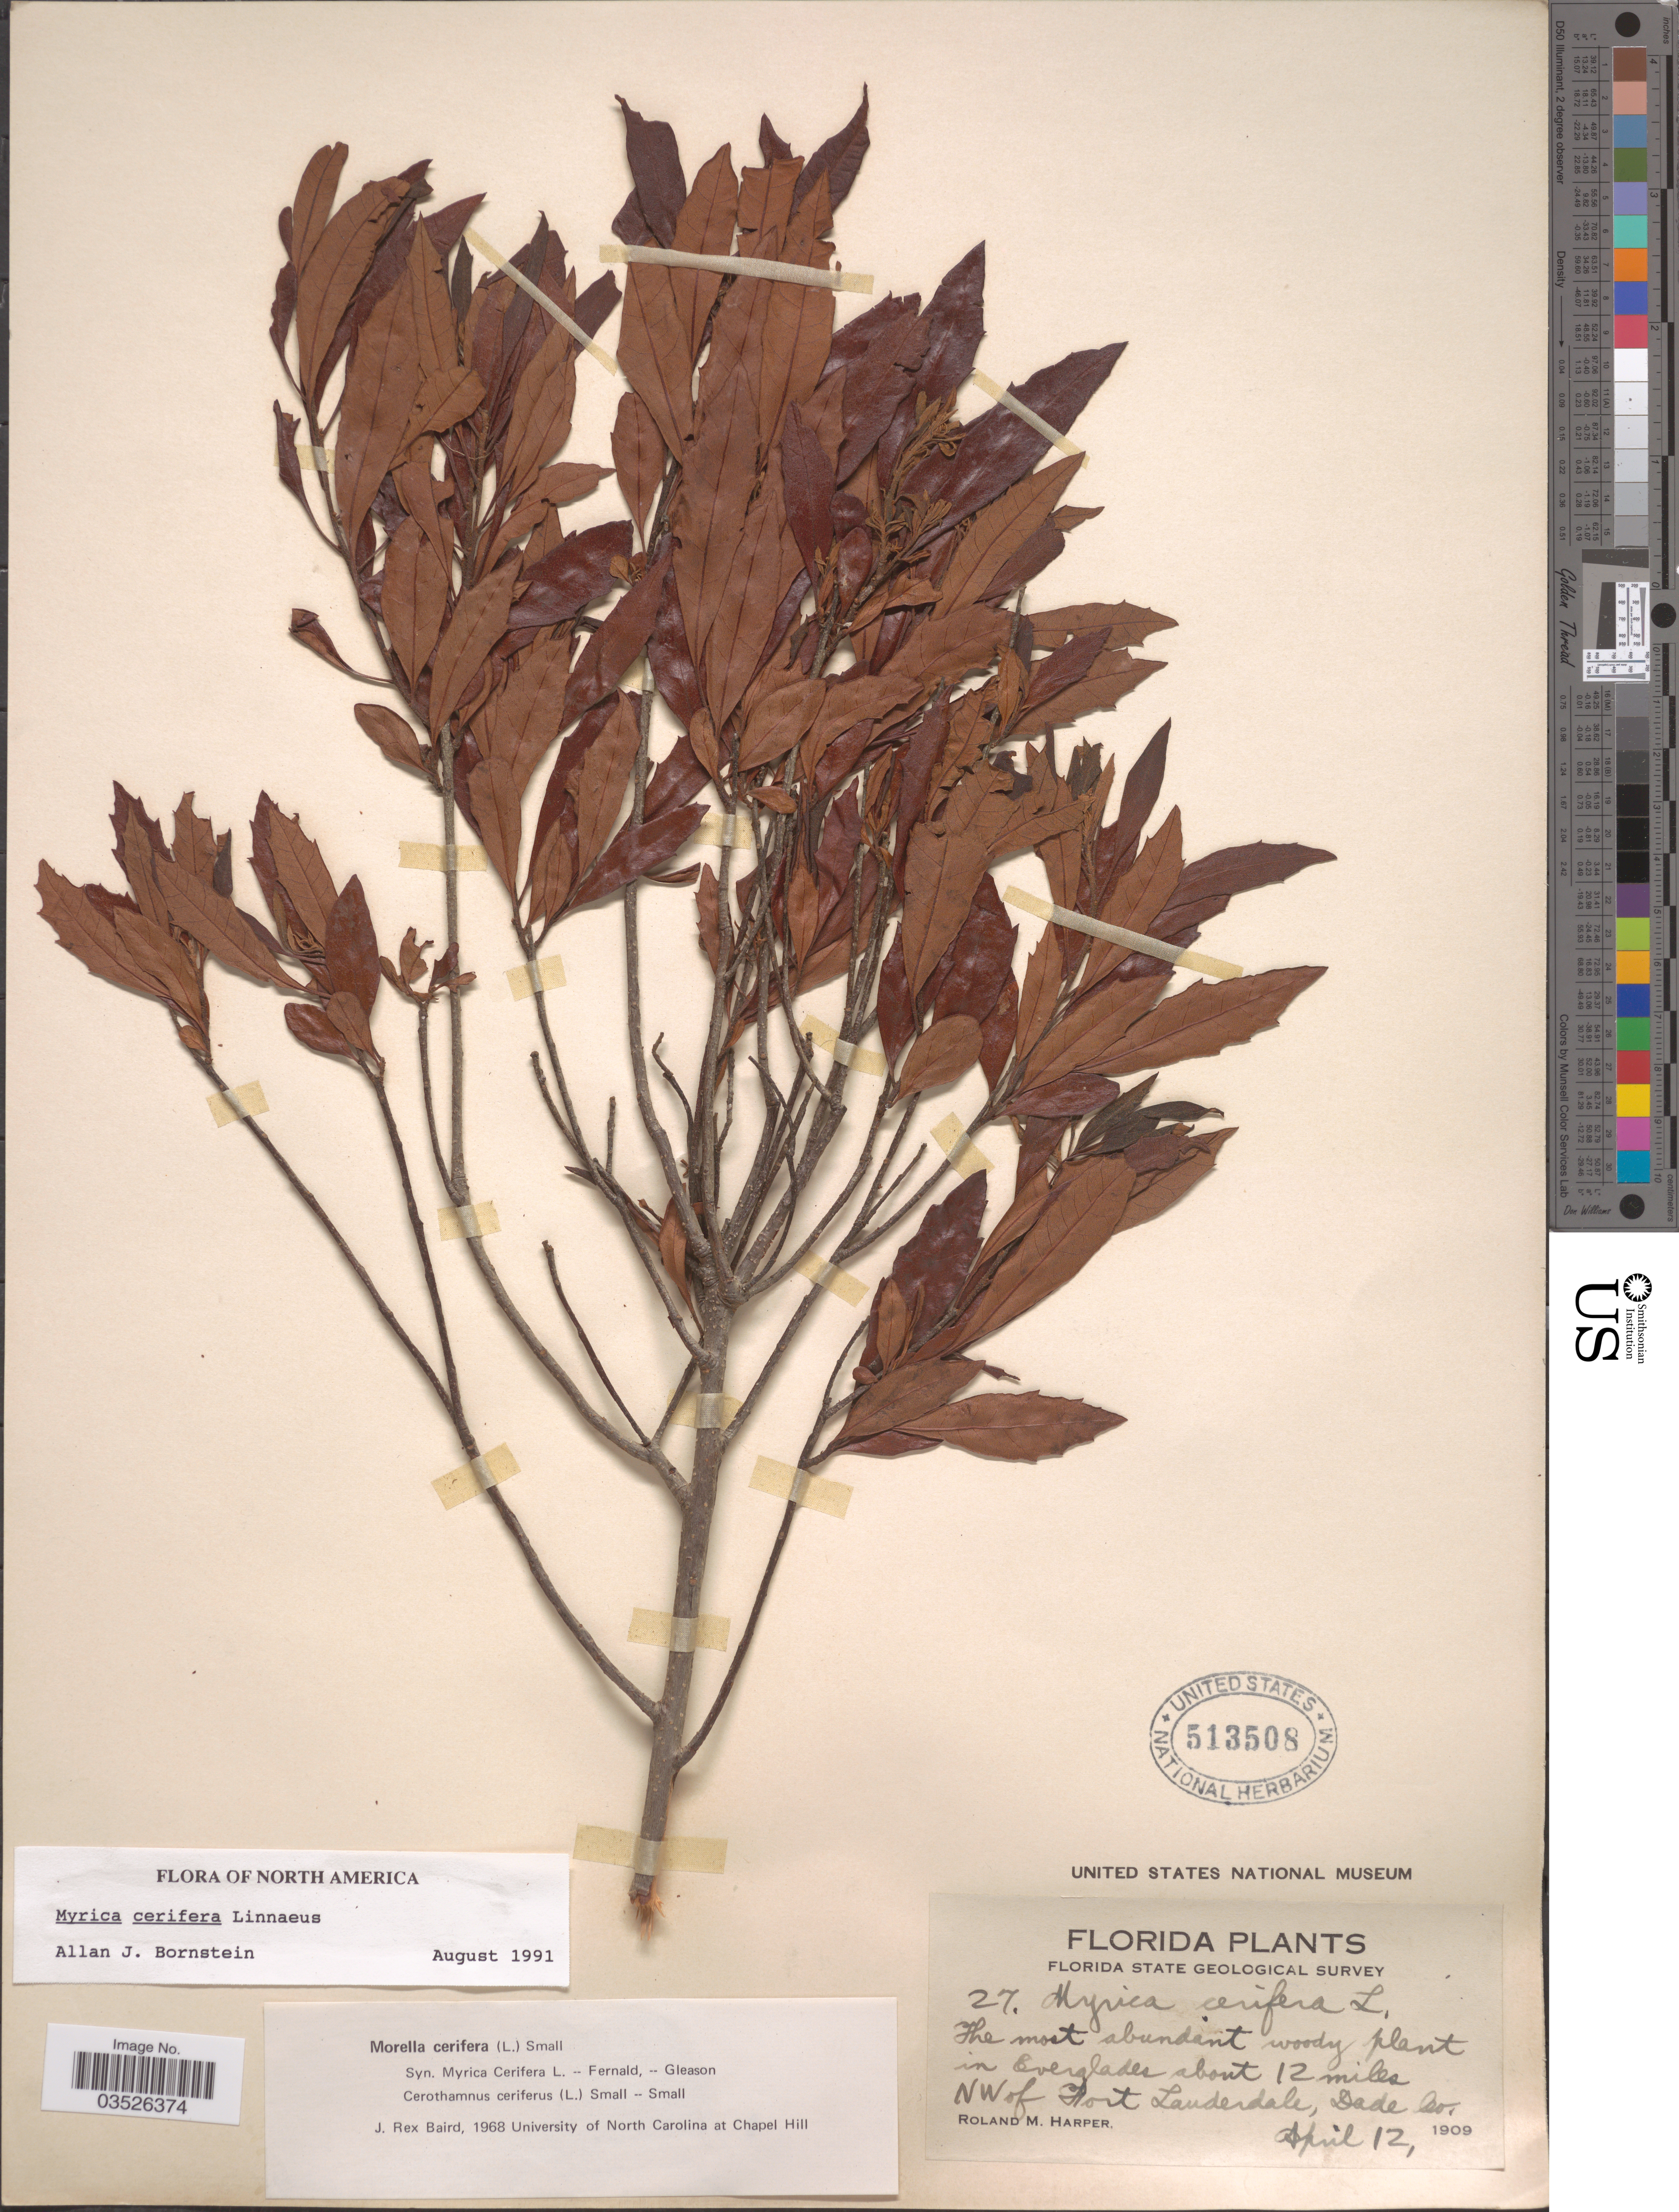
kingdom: Plantae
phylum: Tracheophyta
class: Magnoliopsida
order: Fagales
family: Myricaceae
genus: Morella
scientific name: Morella cerifera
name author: (L.) Small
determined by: Baird, James Rex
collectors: R. M. Harper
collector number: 27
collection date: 1909-04-12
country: United States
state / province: Florida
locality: Florida State Geological. [unsure placement] In Everglades about 12 miles NW of Fort Lauderdale, Dade Co.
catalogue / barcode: US 513508